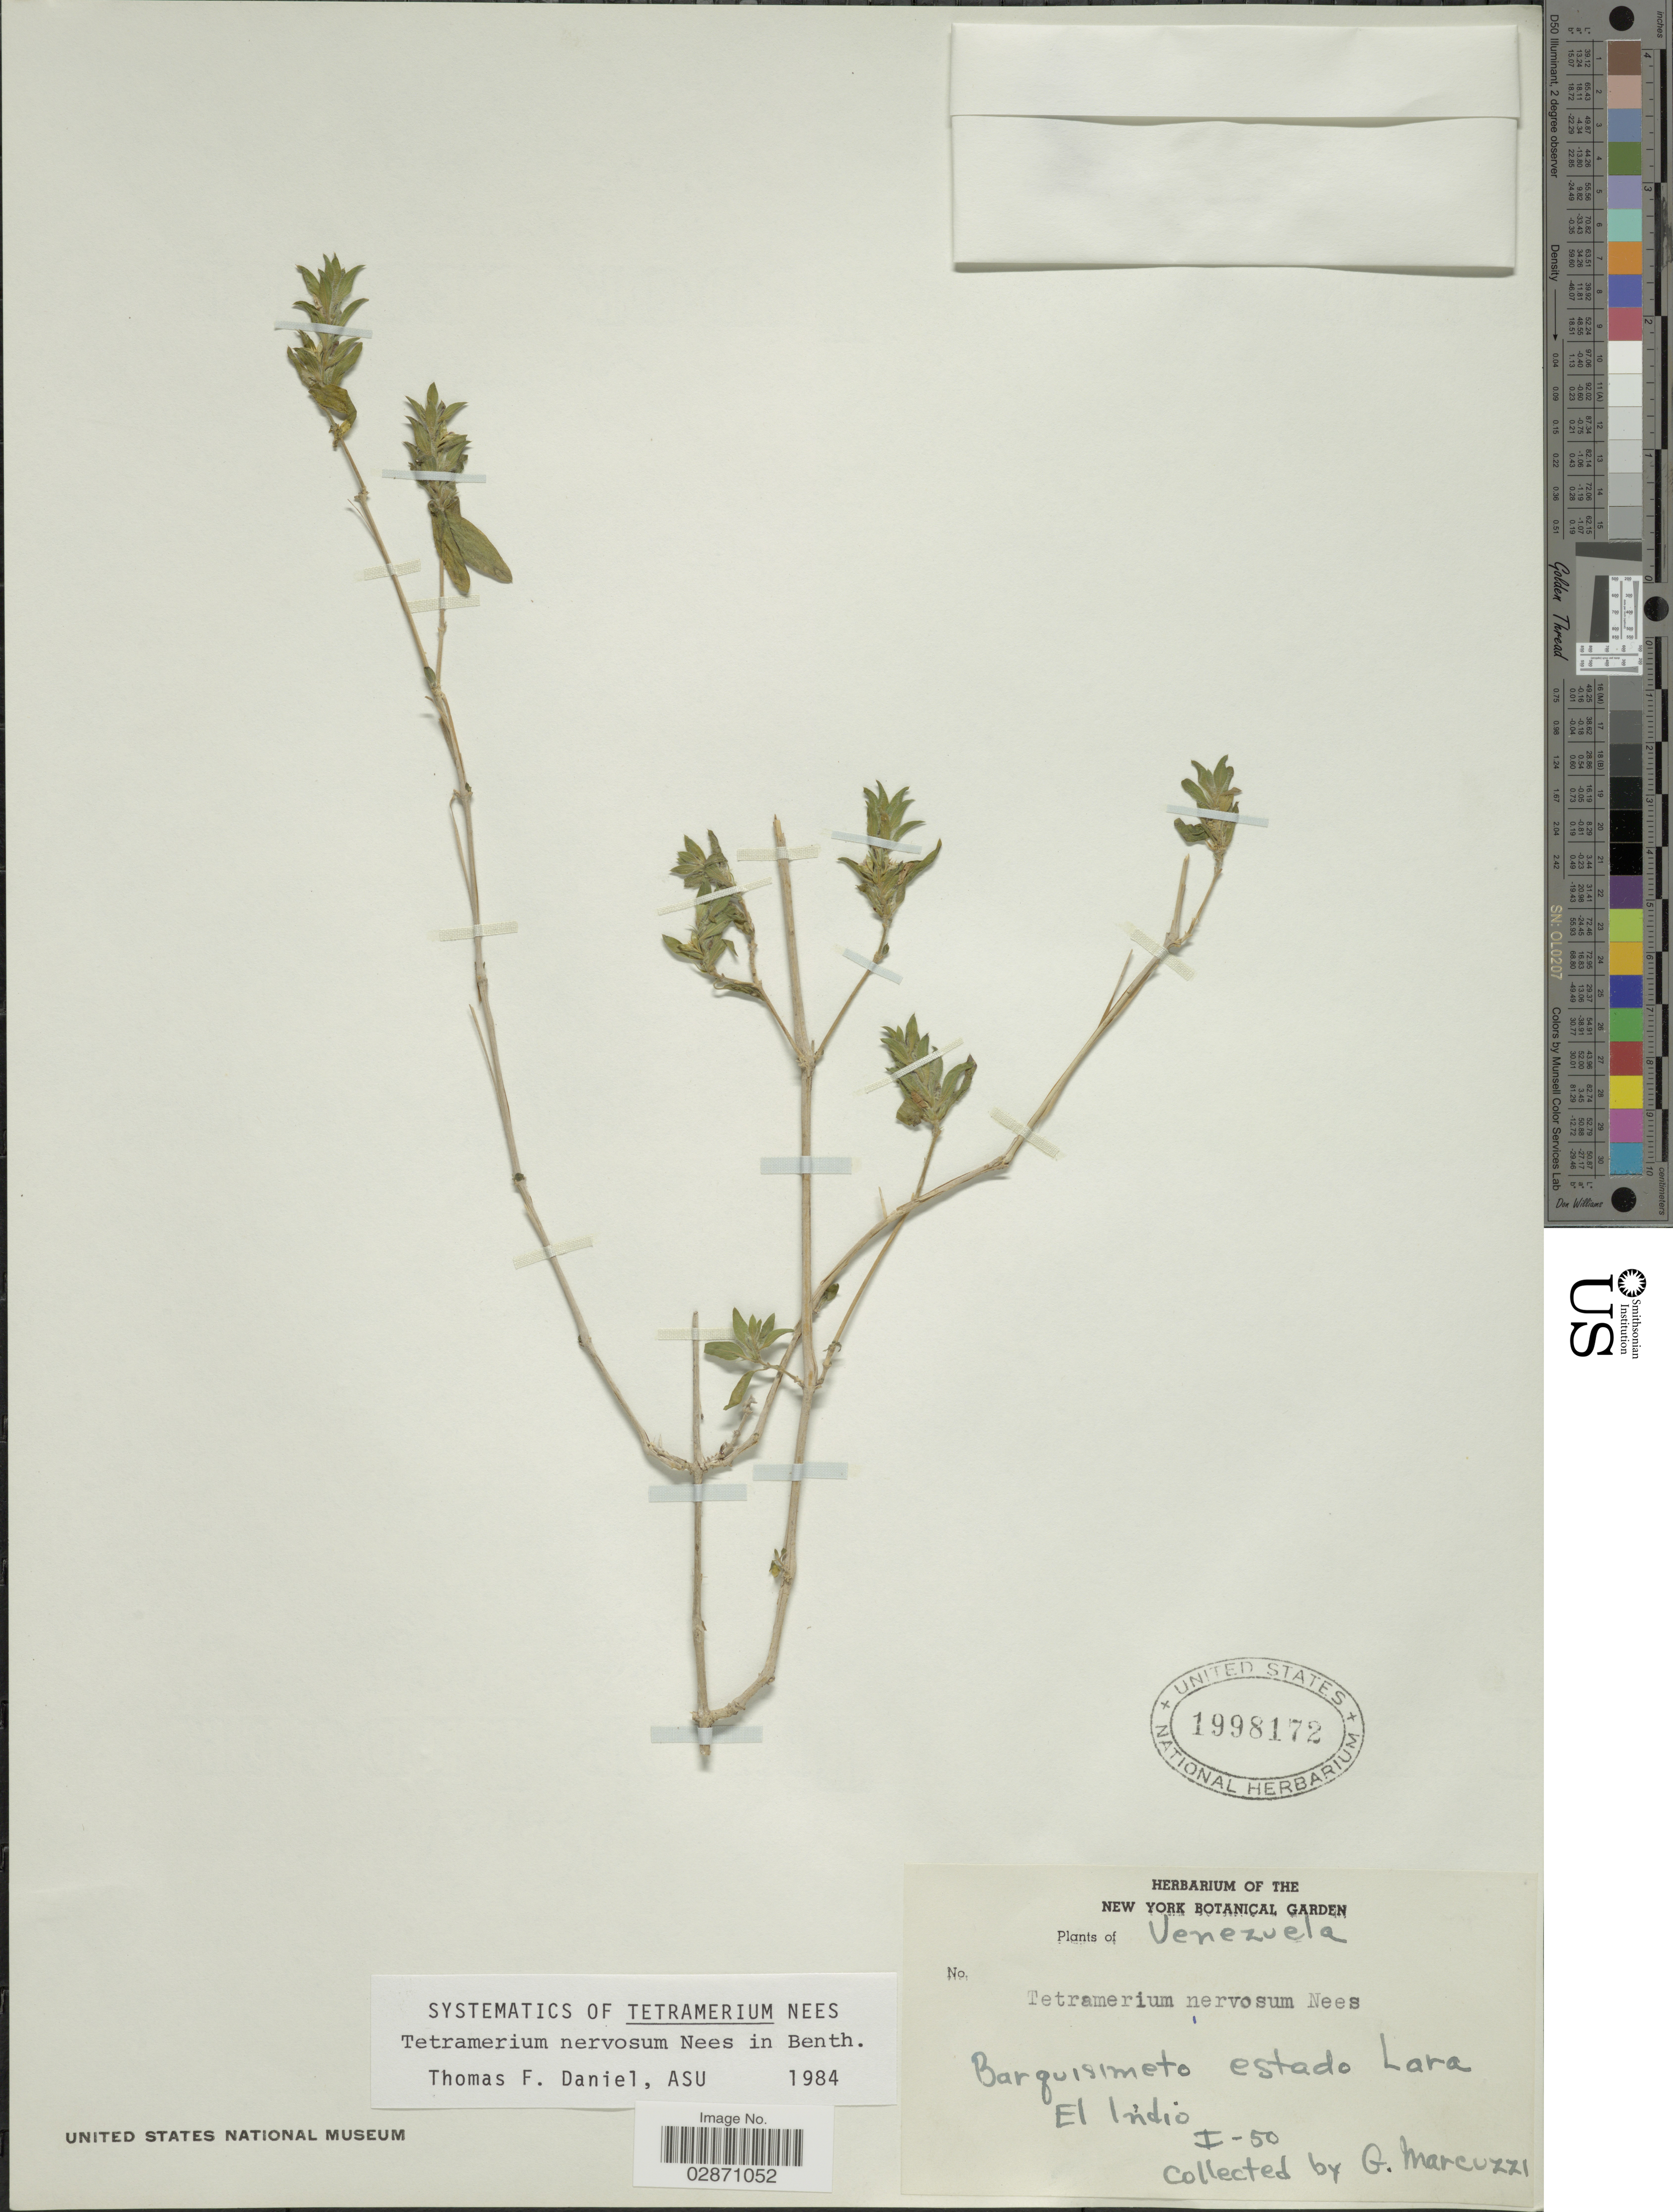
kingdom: Plantae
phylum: Tracheophyta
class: Magnoliopsida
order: Lamiales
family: Acanthaceae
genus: Tetramerium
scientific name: Tetramerium nervosum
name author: Nees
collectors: G. Marcuzzi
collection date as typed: Transcribed d/m/y: /1/50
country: Venezuela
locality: Barquisimeto estado Lara El Indio.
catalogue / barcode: US 1998172